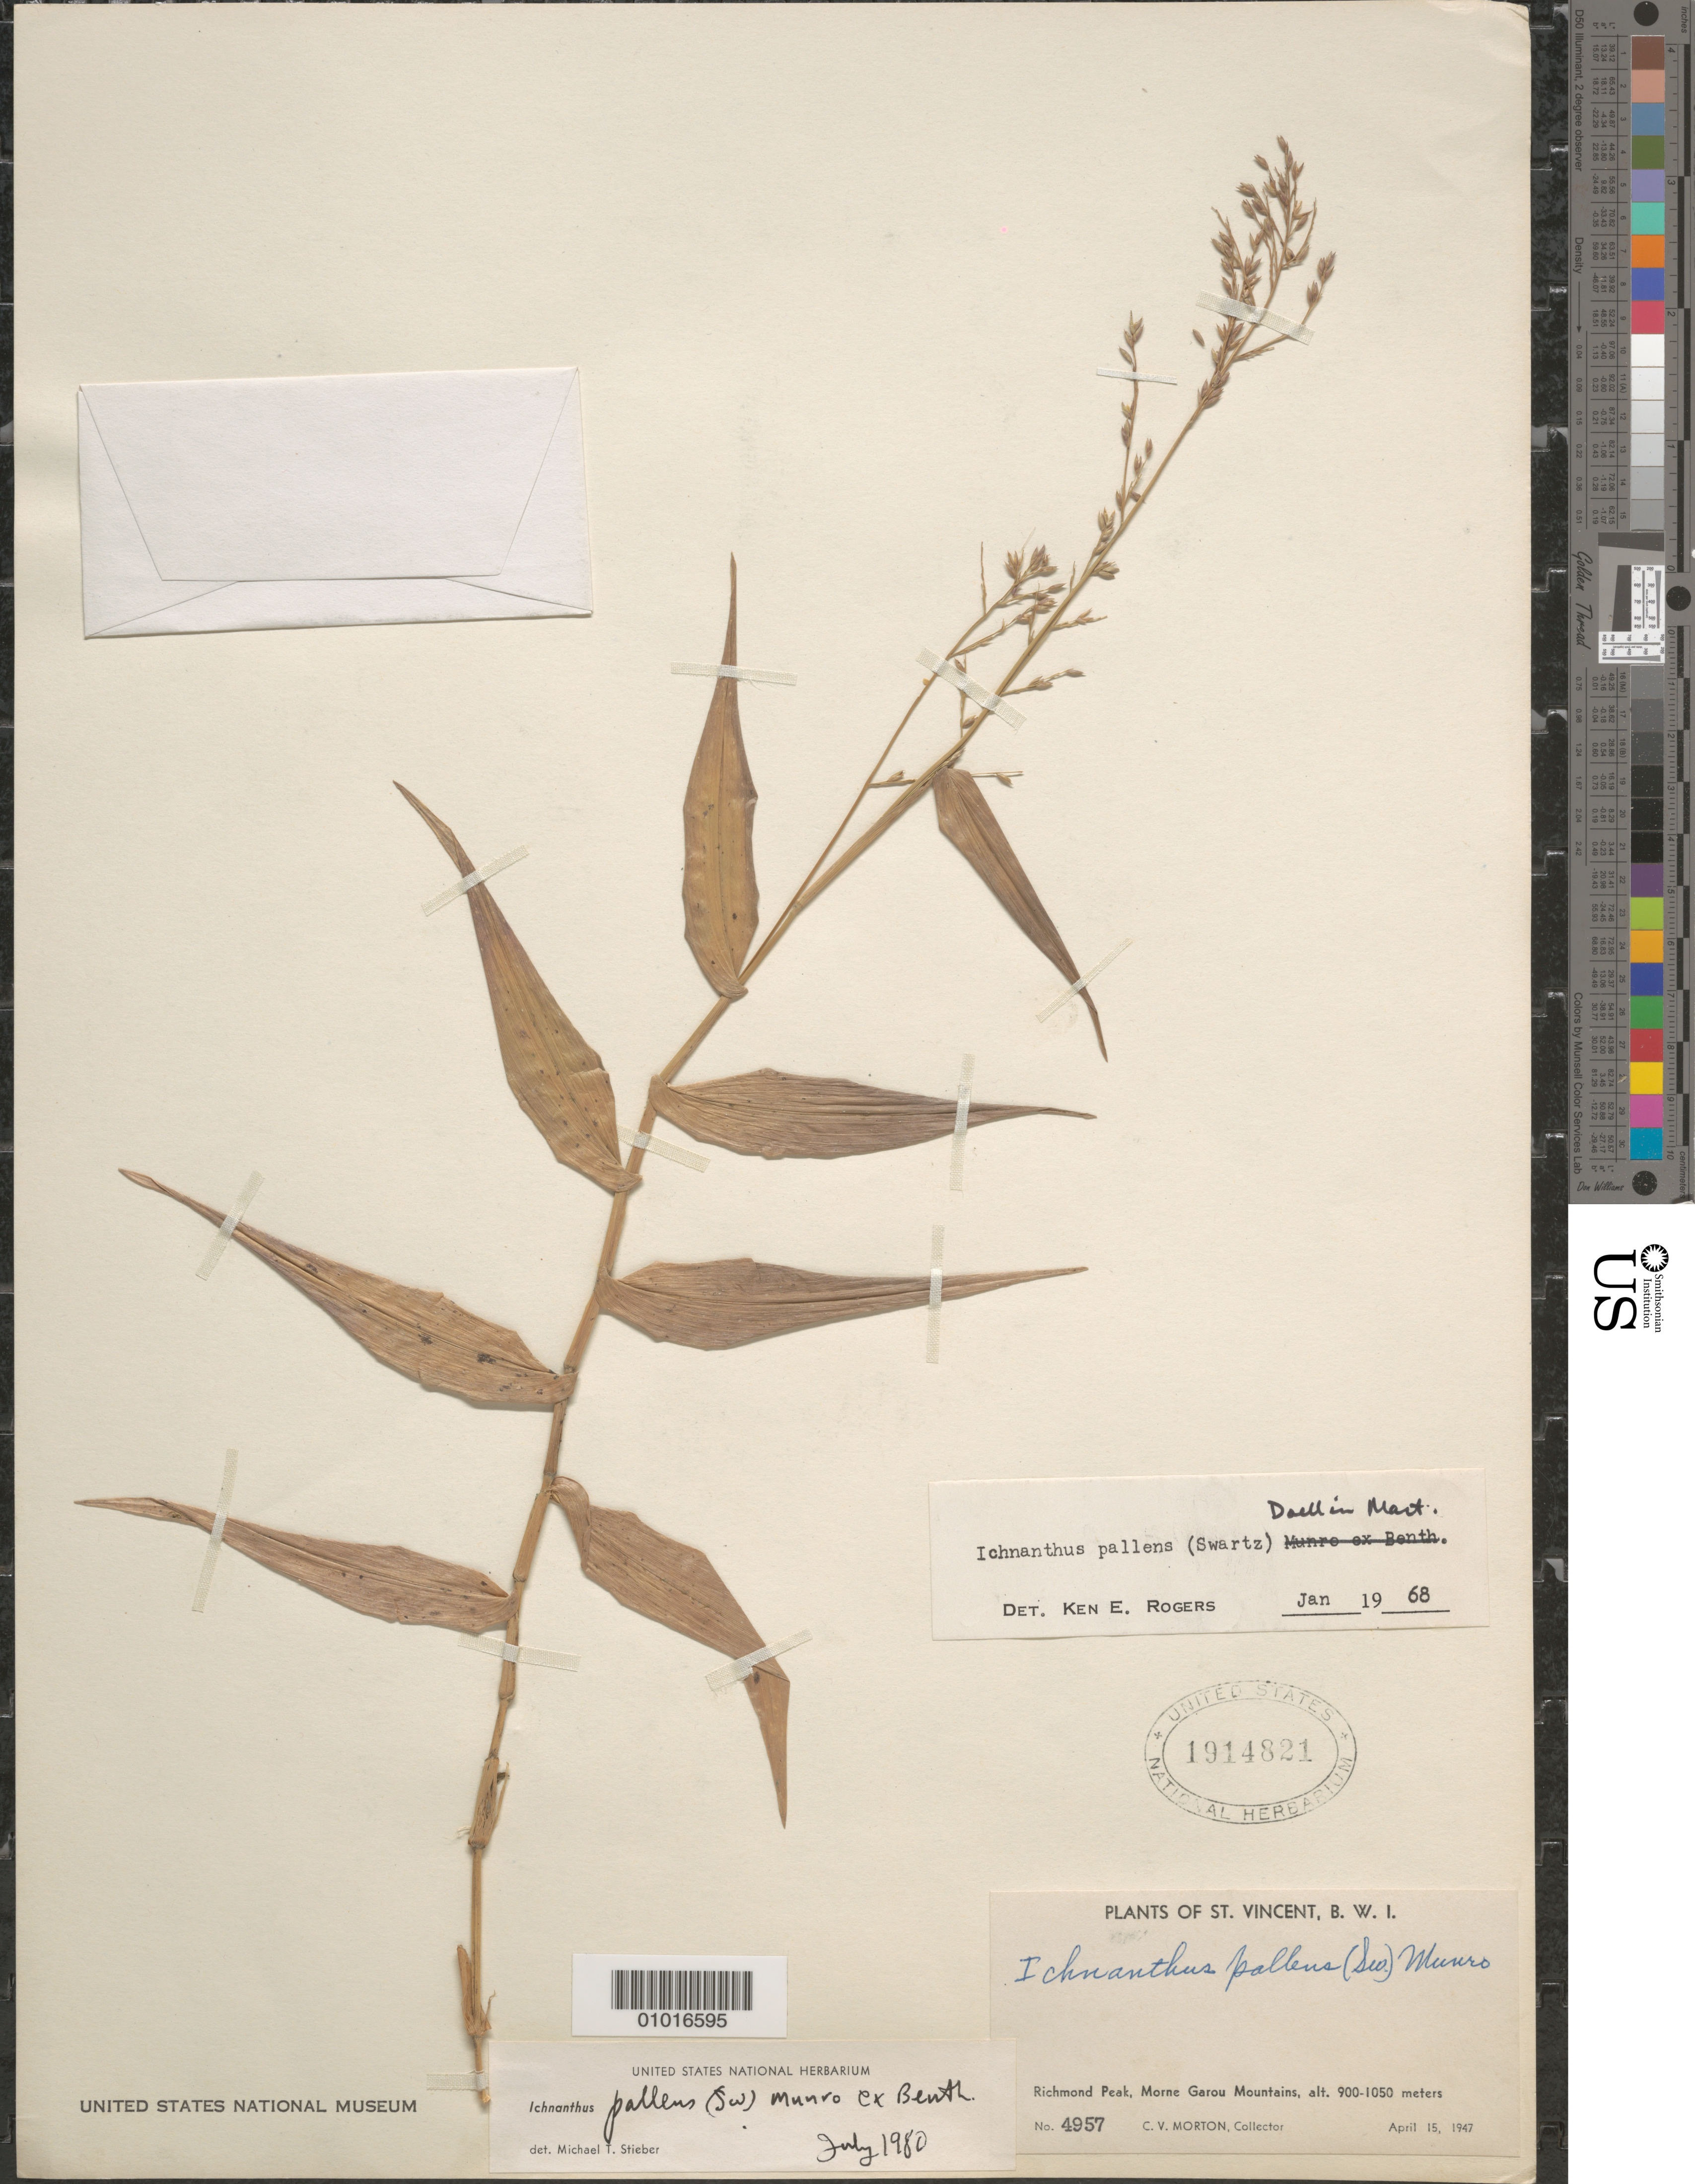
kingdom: Plantae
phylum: Tracheophyta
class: Liliopsida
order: Poales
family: Poaceae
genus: Ichnanthus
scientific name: Ichnanthus pallens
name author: (Sw.) Munro ex Benth.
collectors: C. V. Morton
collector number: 4957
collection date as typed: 15 Apr 1947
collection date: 1947-04-15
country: St. Vincent - Grenadines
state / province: Saint George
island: St. Vincent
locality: Richmond Peak, Morne Garou Mountains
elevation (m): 900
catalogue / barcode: US 1914821